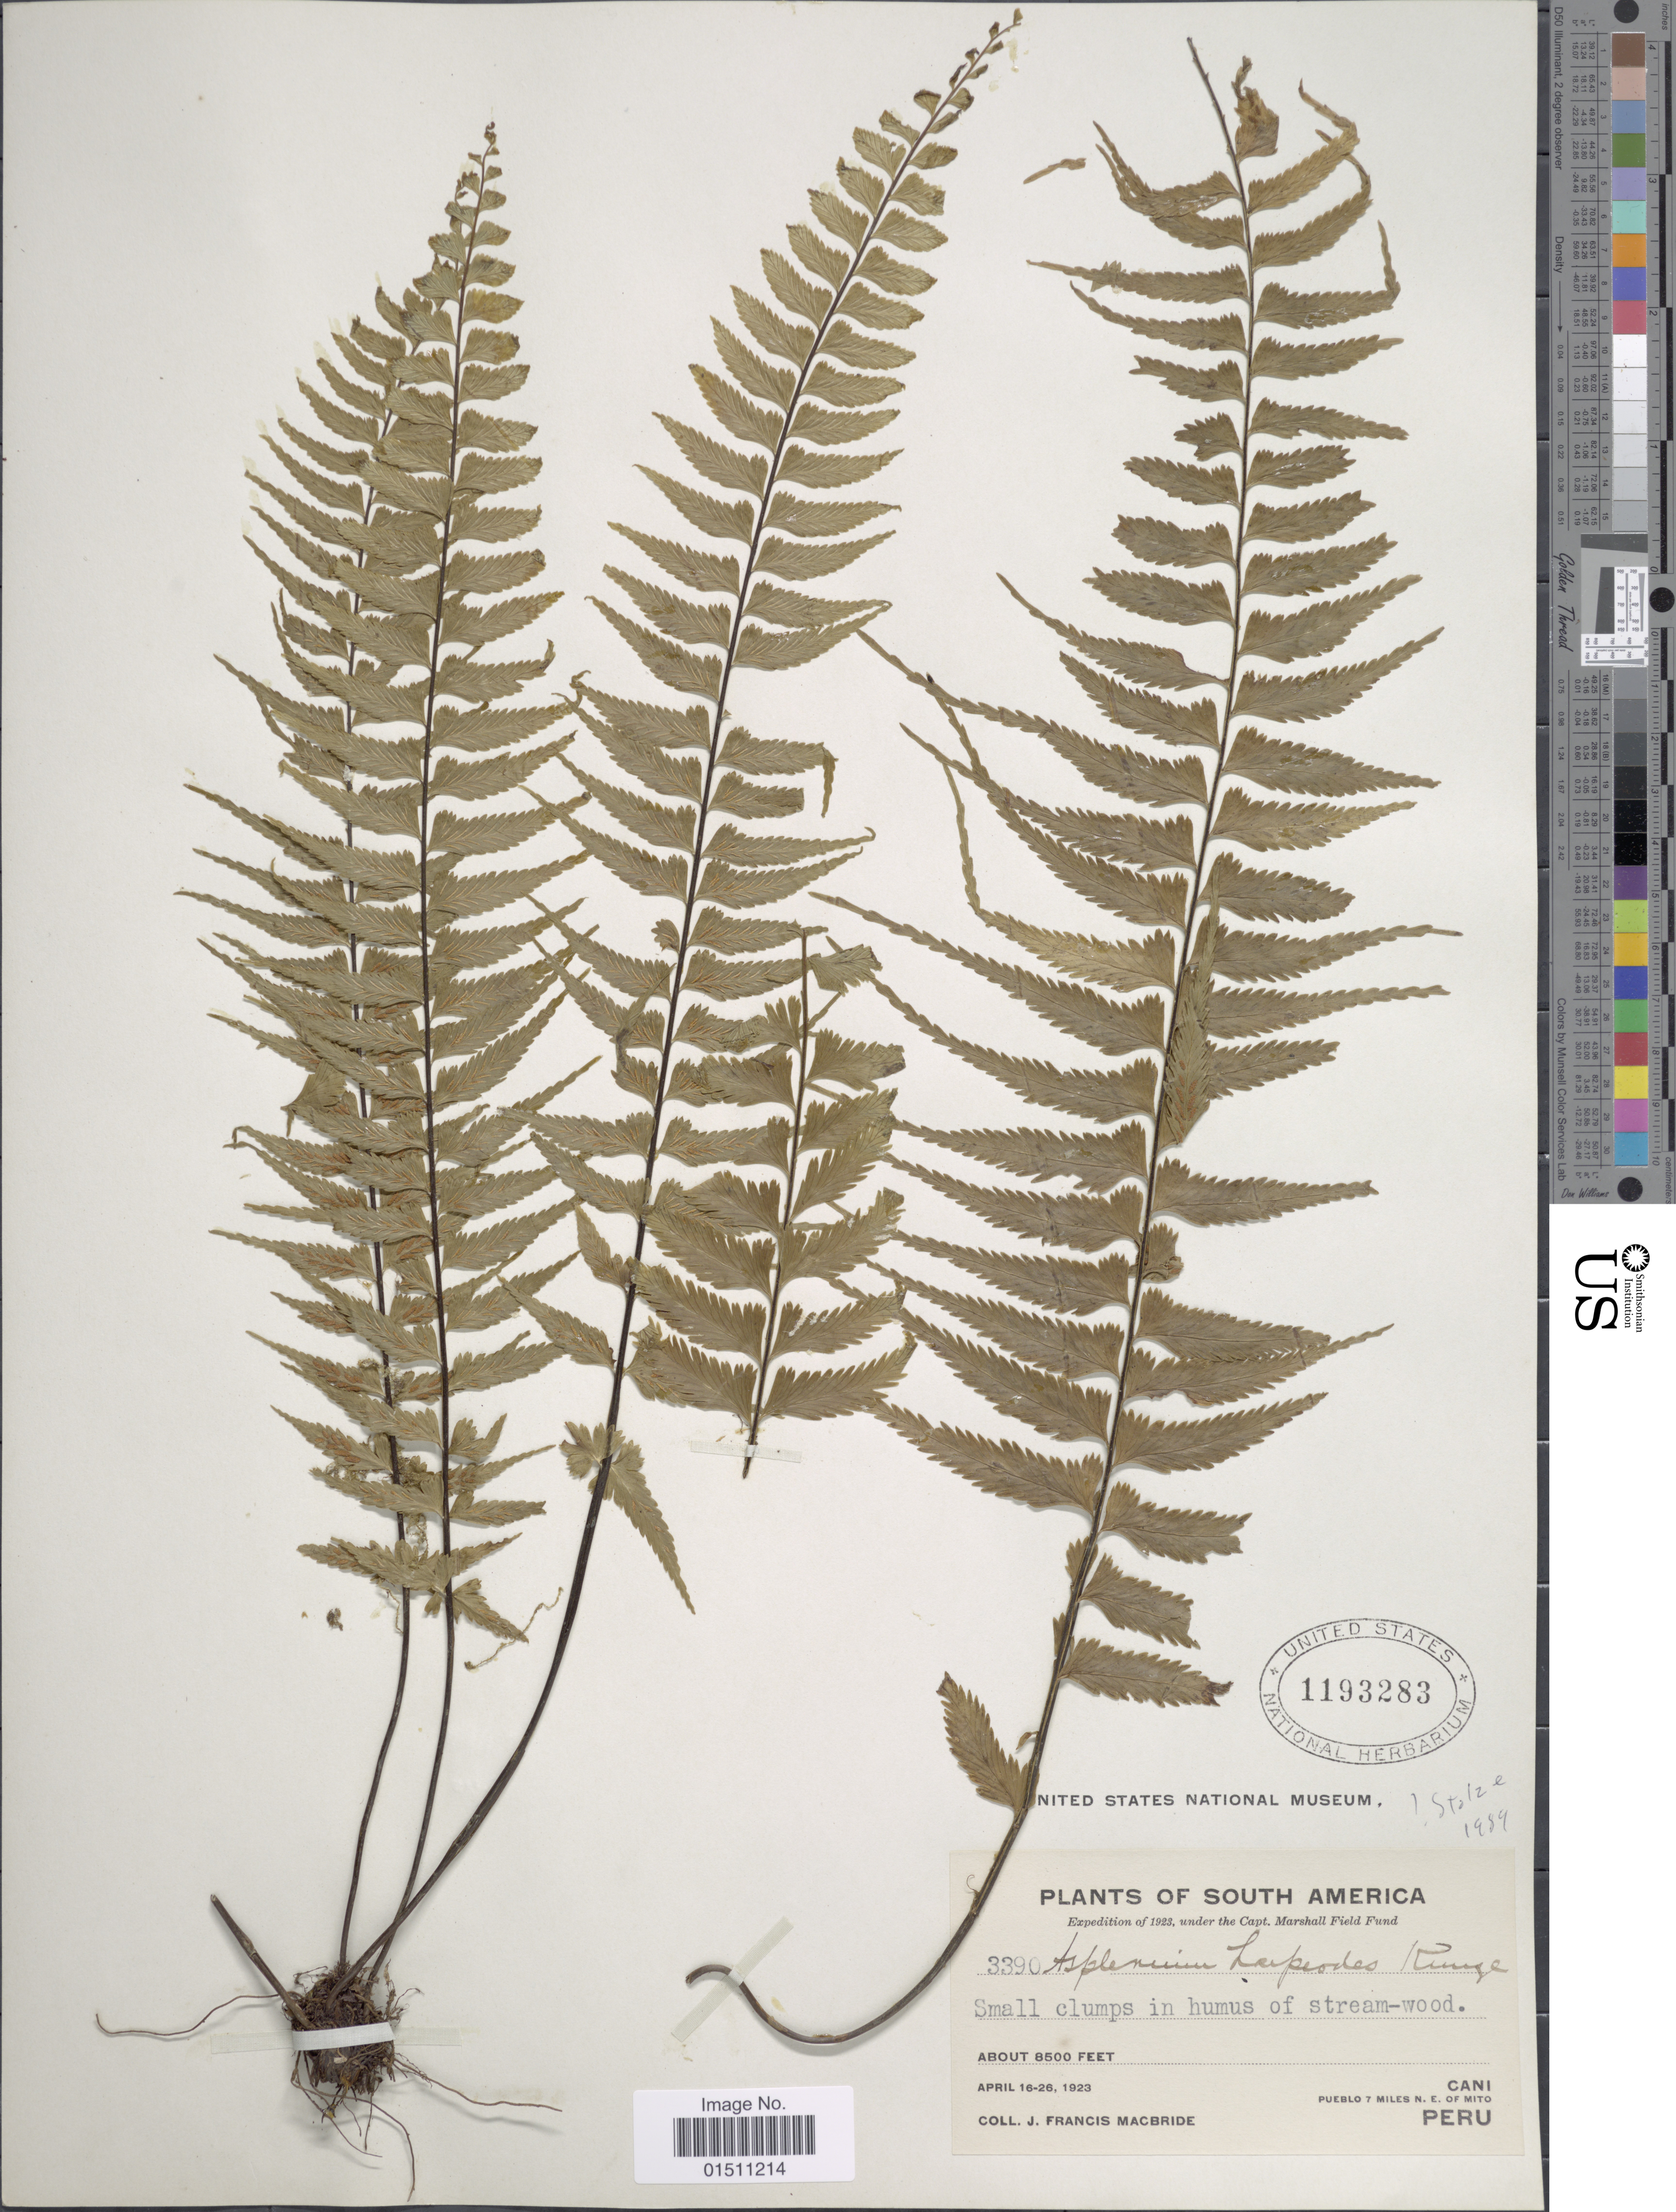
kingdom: Plantae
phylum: Tracheophyta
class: Polypodiopsida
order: Polypodiales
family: Aspleniaceae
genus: Asplenium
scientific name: Asplenium harpeodes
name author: Kunze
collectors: J. F. Macbride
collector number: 3390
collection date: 1923-04-16/1923-04-26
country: Peru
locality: South America, Cani, Pueblo 7 miles N.E. of Mito. Peru.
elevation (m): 2591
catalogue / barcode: US 1193283